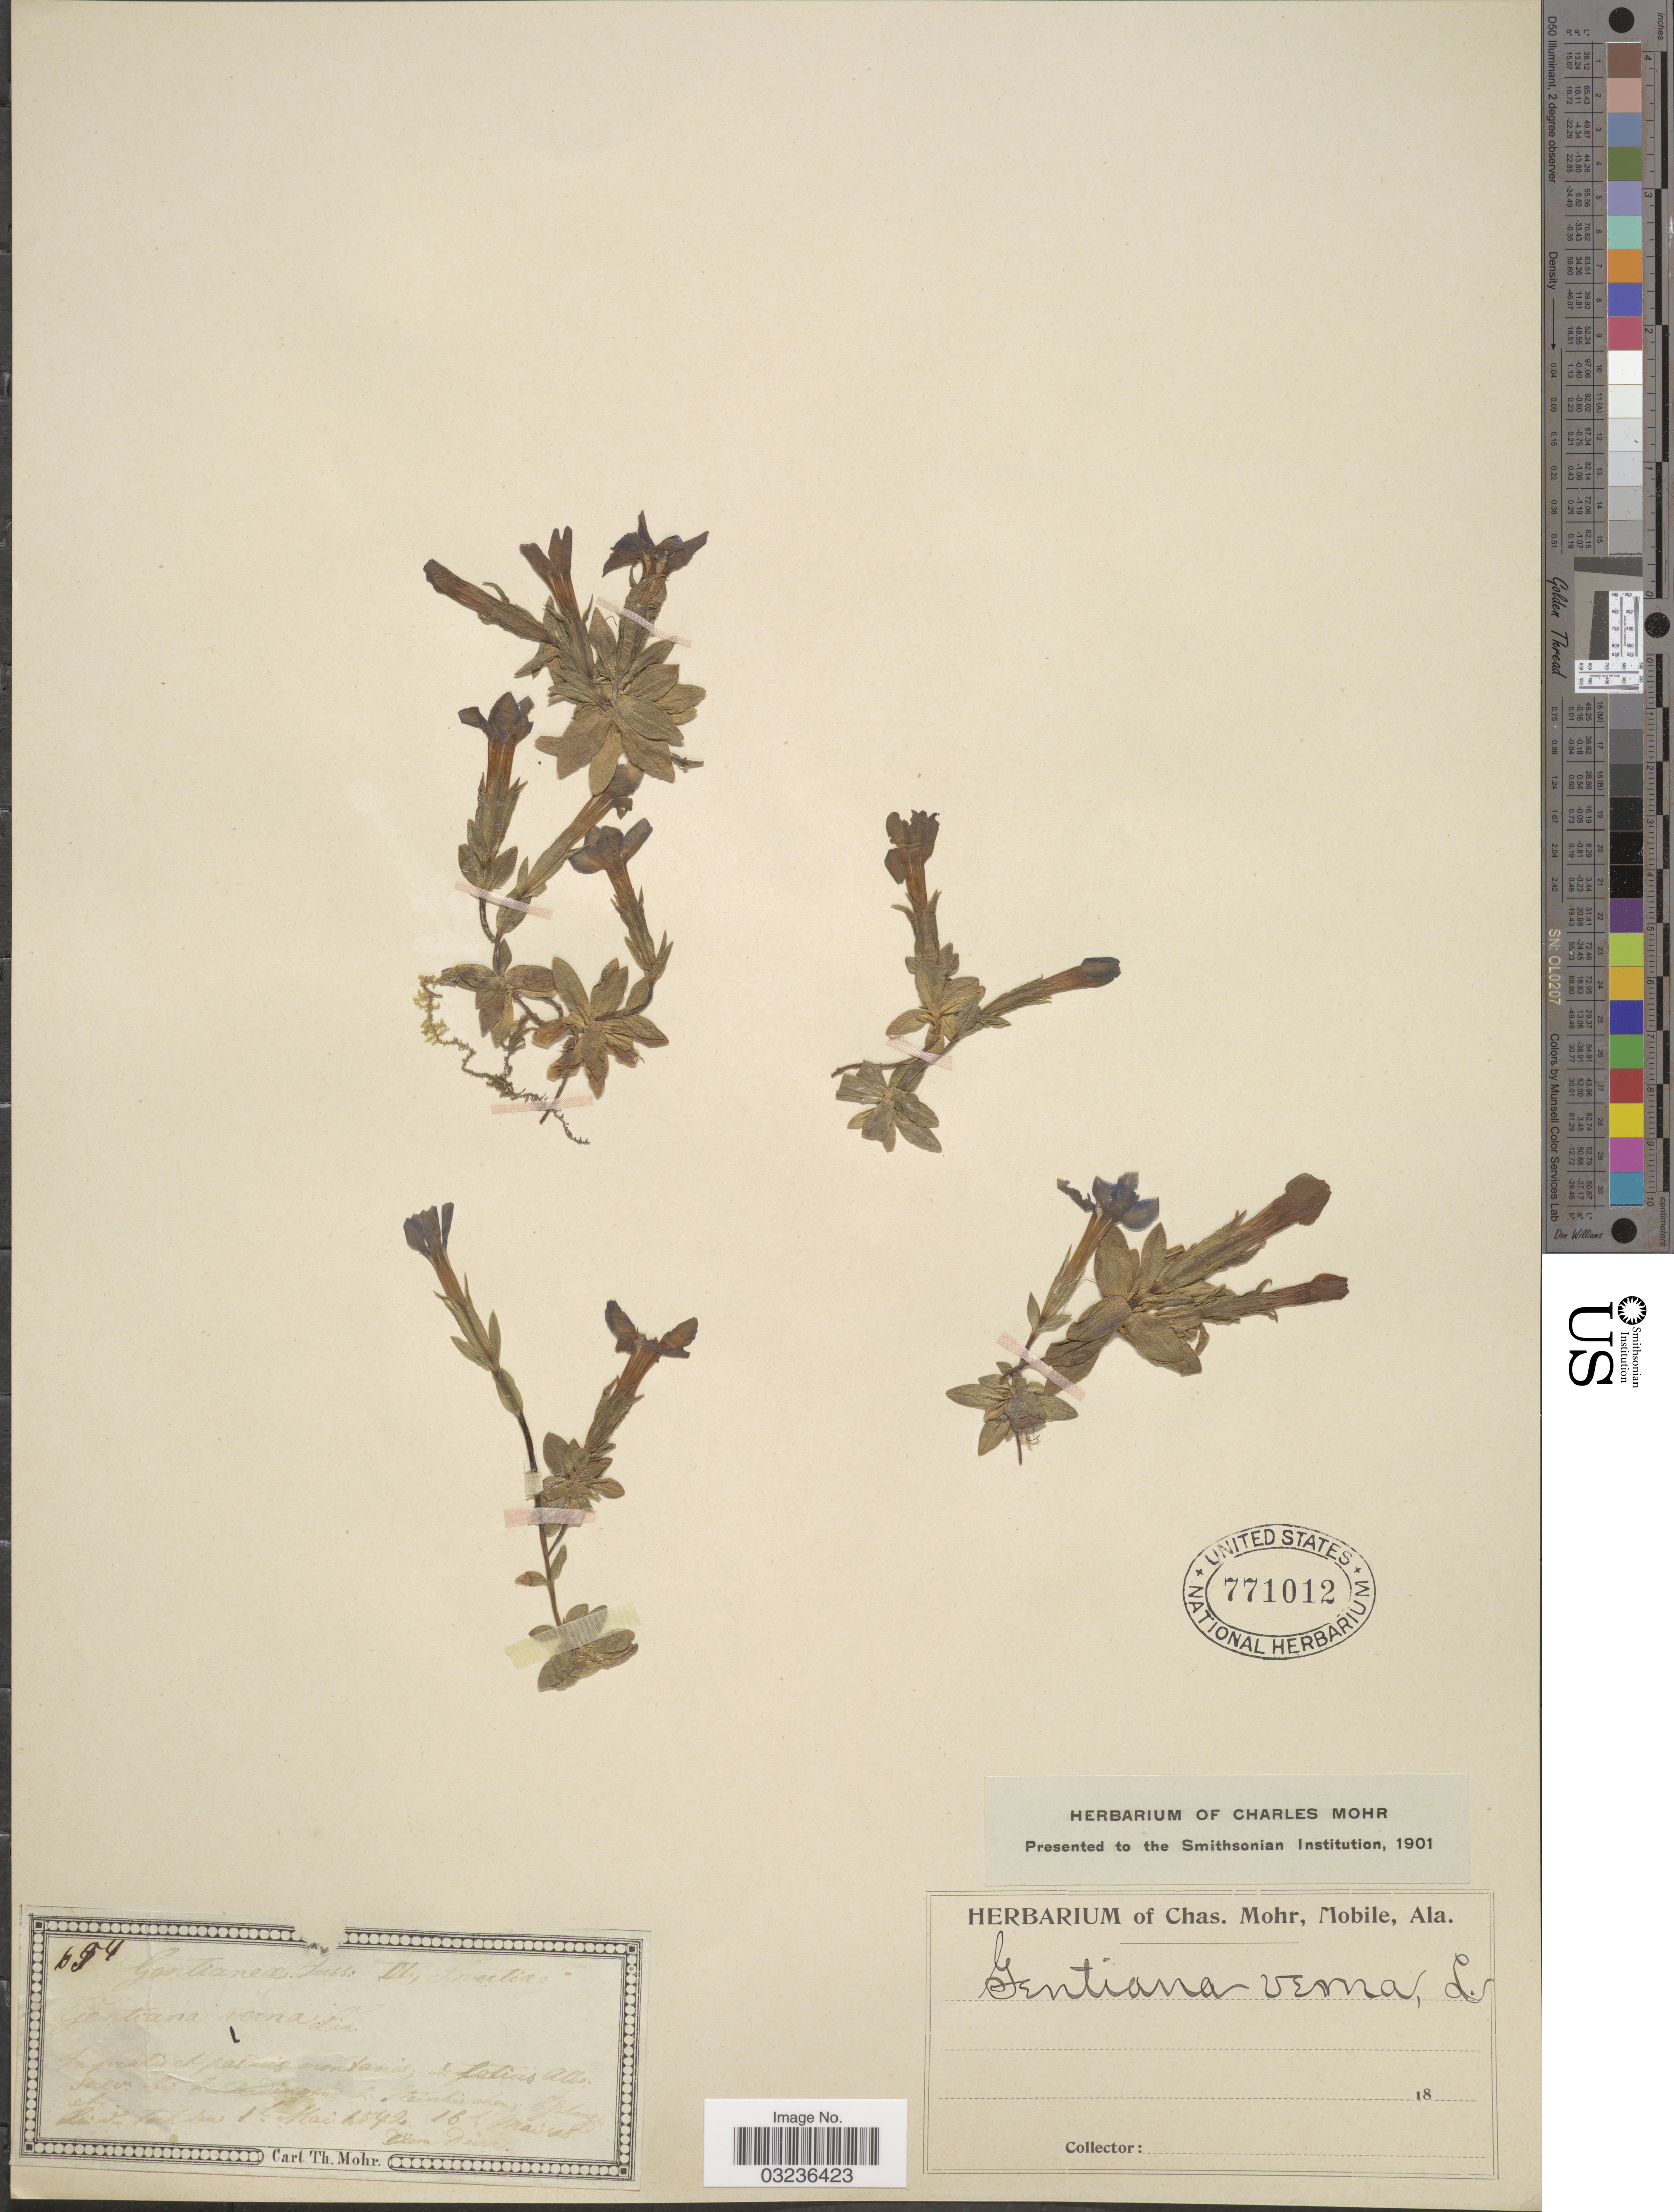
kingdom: Plantae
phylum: Tracheophyta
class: Magnoliopsida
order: Gentianales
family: Gentianaceae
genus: Gentiana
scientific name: Gentiana verna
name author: L.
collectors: C. T. Mohr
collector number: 695*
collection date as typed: Transcribed d/m/y: 16/5/98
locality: In pratis et pasais montanis, [illegible text] Alto Secesu bei [illegible text].[interpreted]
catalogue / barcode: US 771012